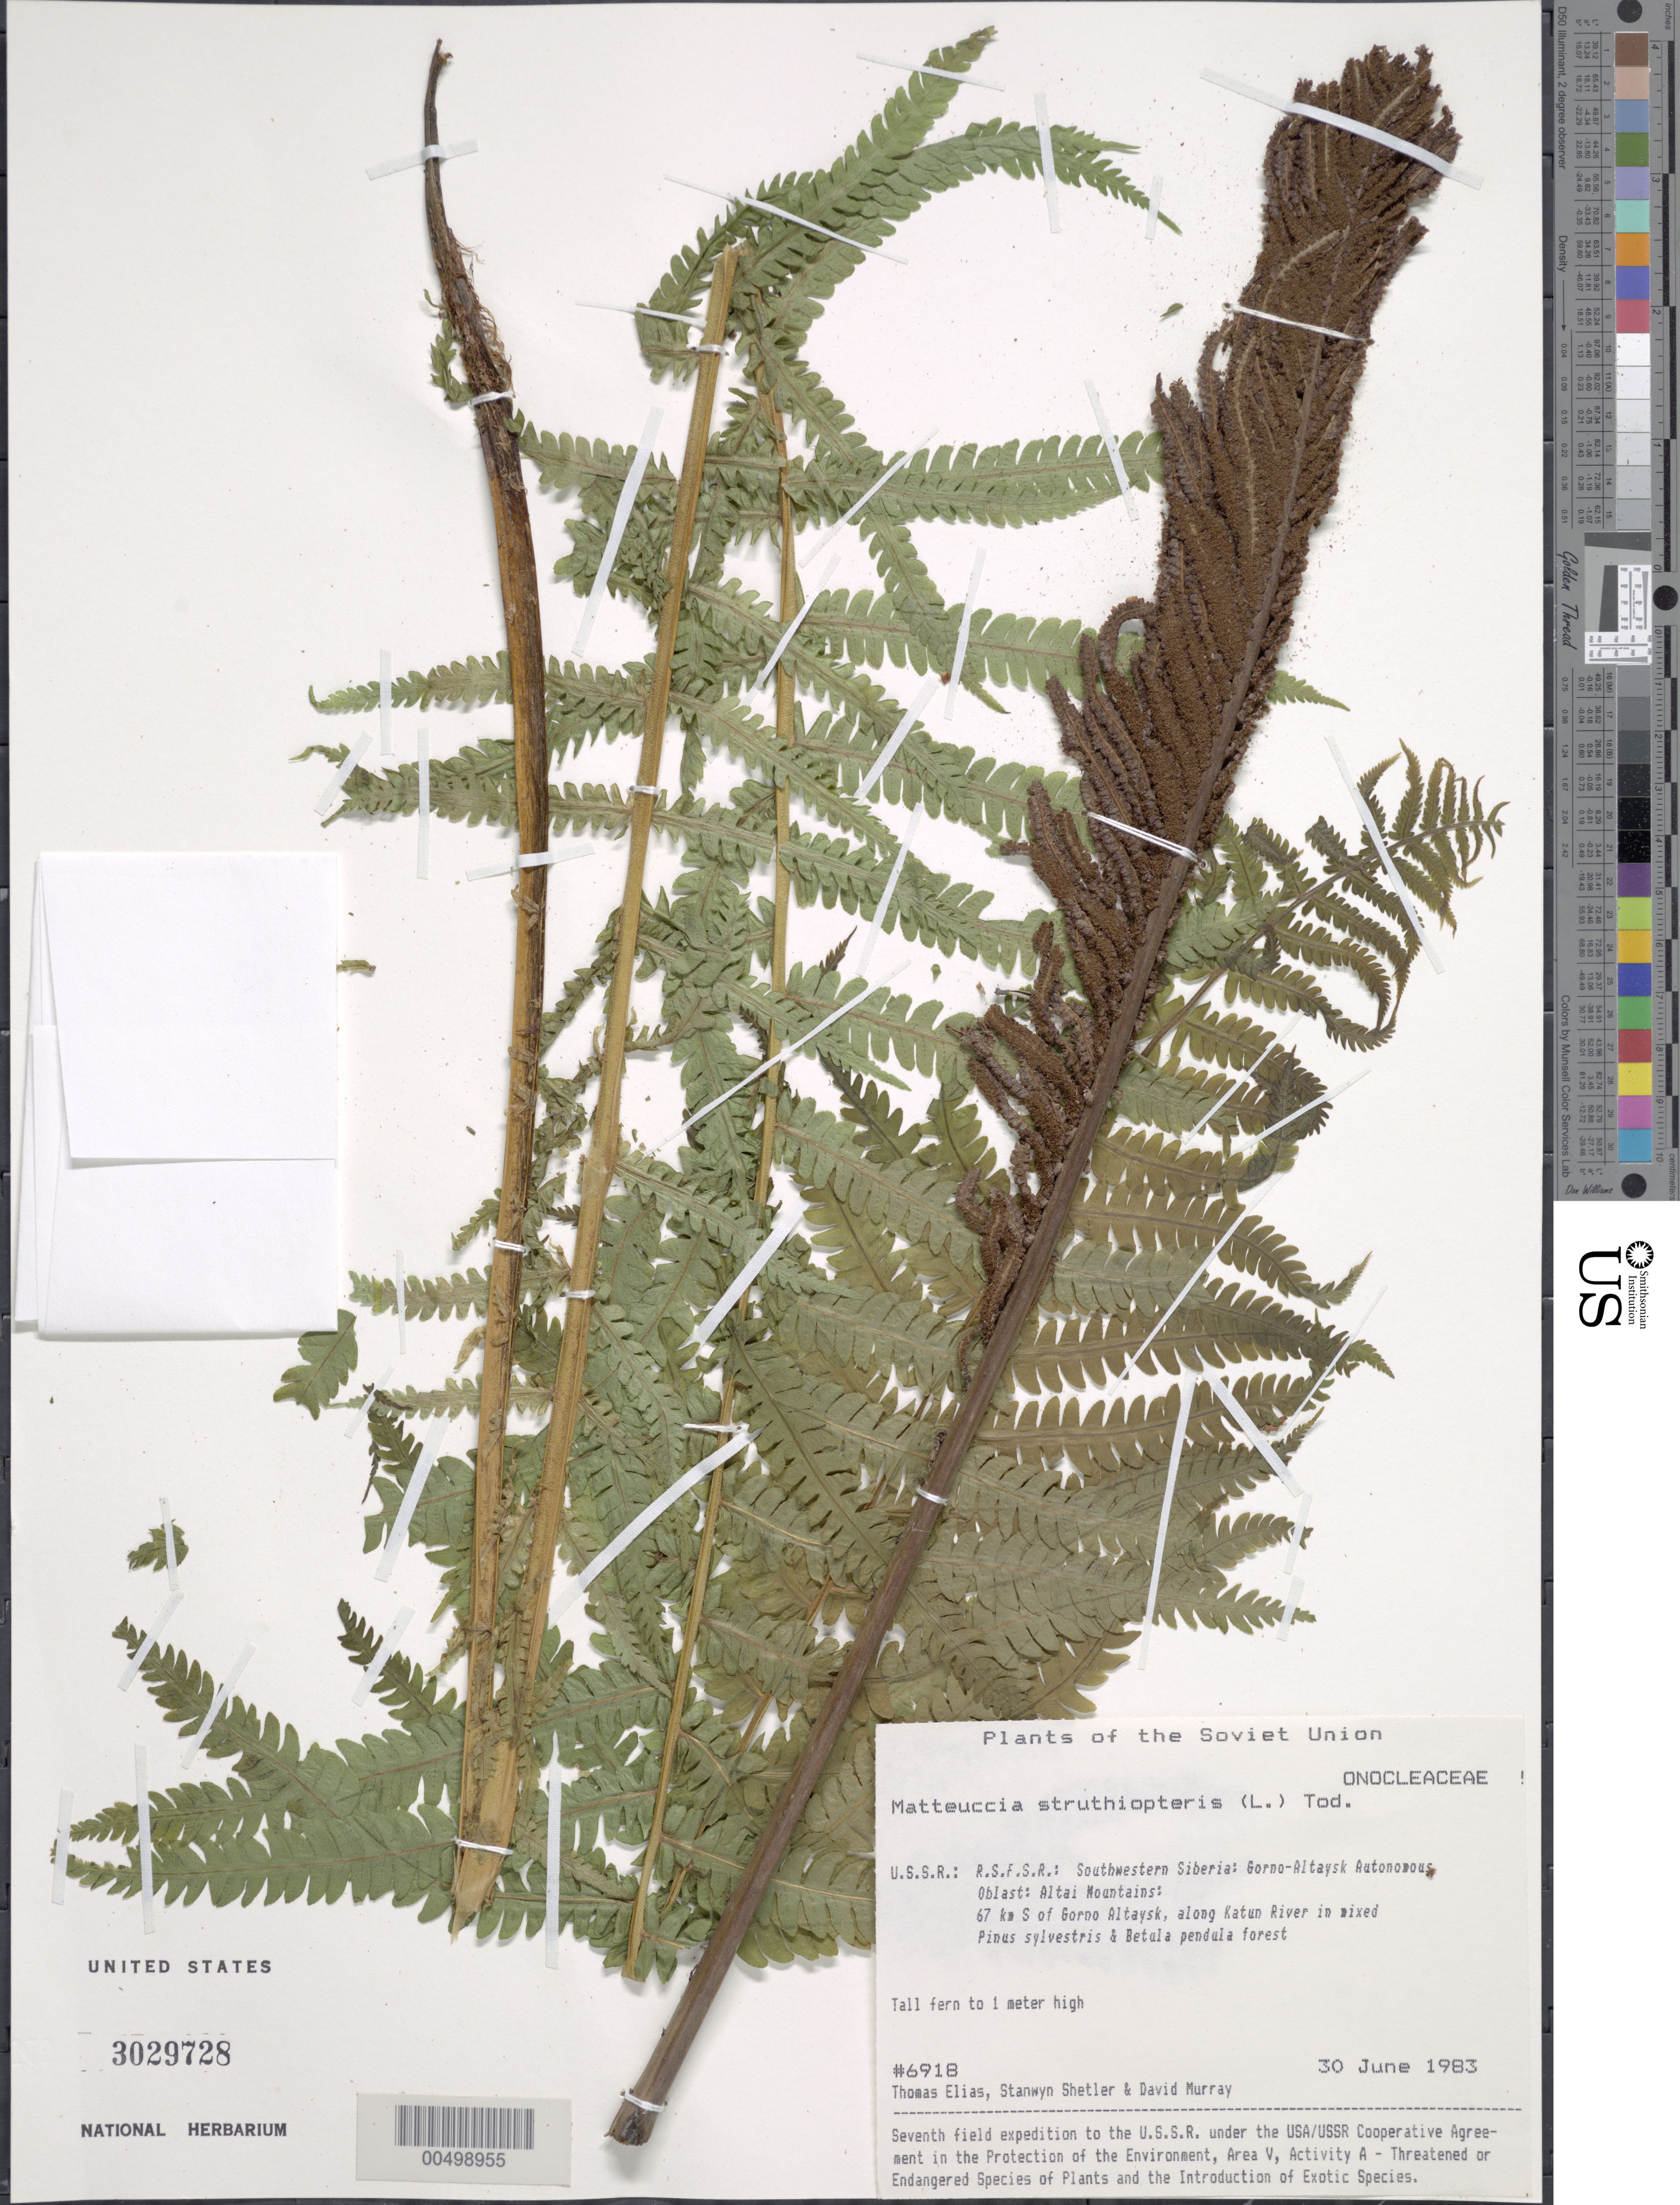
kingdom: Plantae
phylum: Tracheophyta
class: Polypodiopsida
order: Polypodiales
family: Onocleaceae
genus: Matteuccia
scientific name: Matteuccia struthiopteris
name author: (L.) Tod.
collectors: T. Elias, S. Shetler & D. F. Murray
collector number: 6918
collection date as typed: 30 Jun 1983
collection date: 1983-06-30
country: Russian Federation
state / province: Altai Republic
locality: Altai Mountains, 67 km S of Gorno-Altaysk, along Katun River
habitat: in mixed Pinus sylvestris and Betula pendula forest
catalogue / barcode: US 3029728